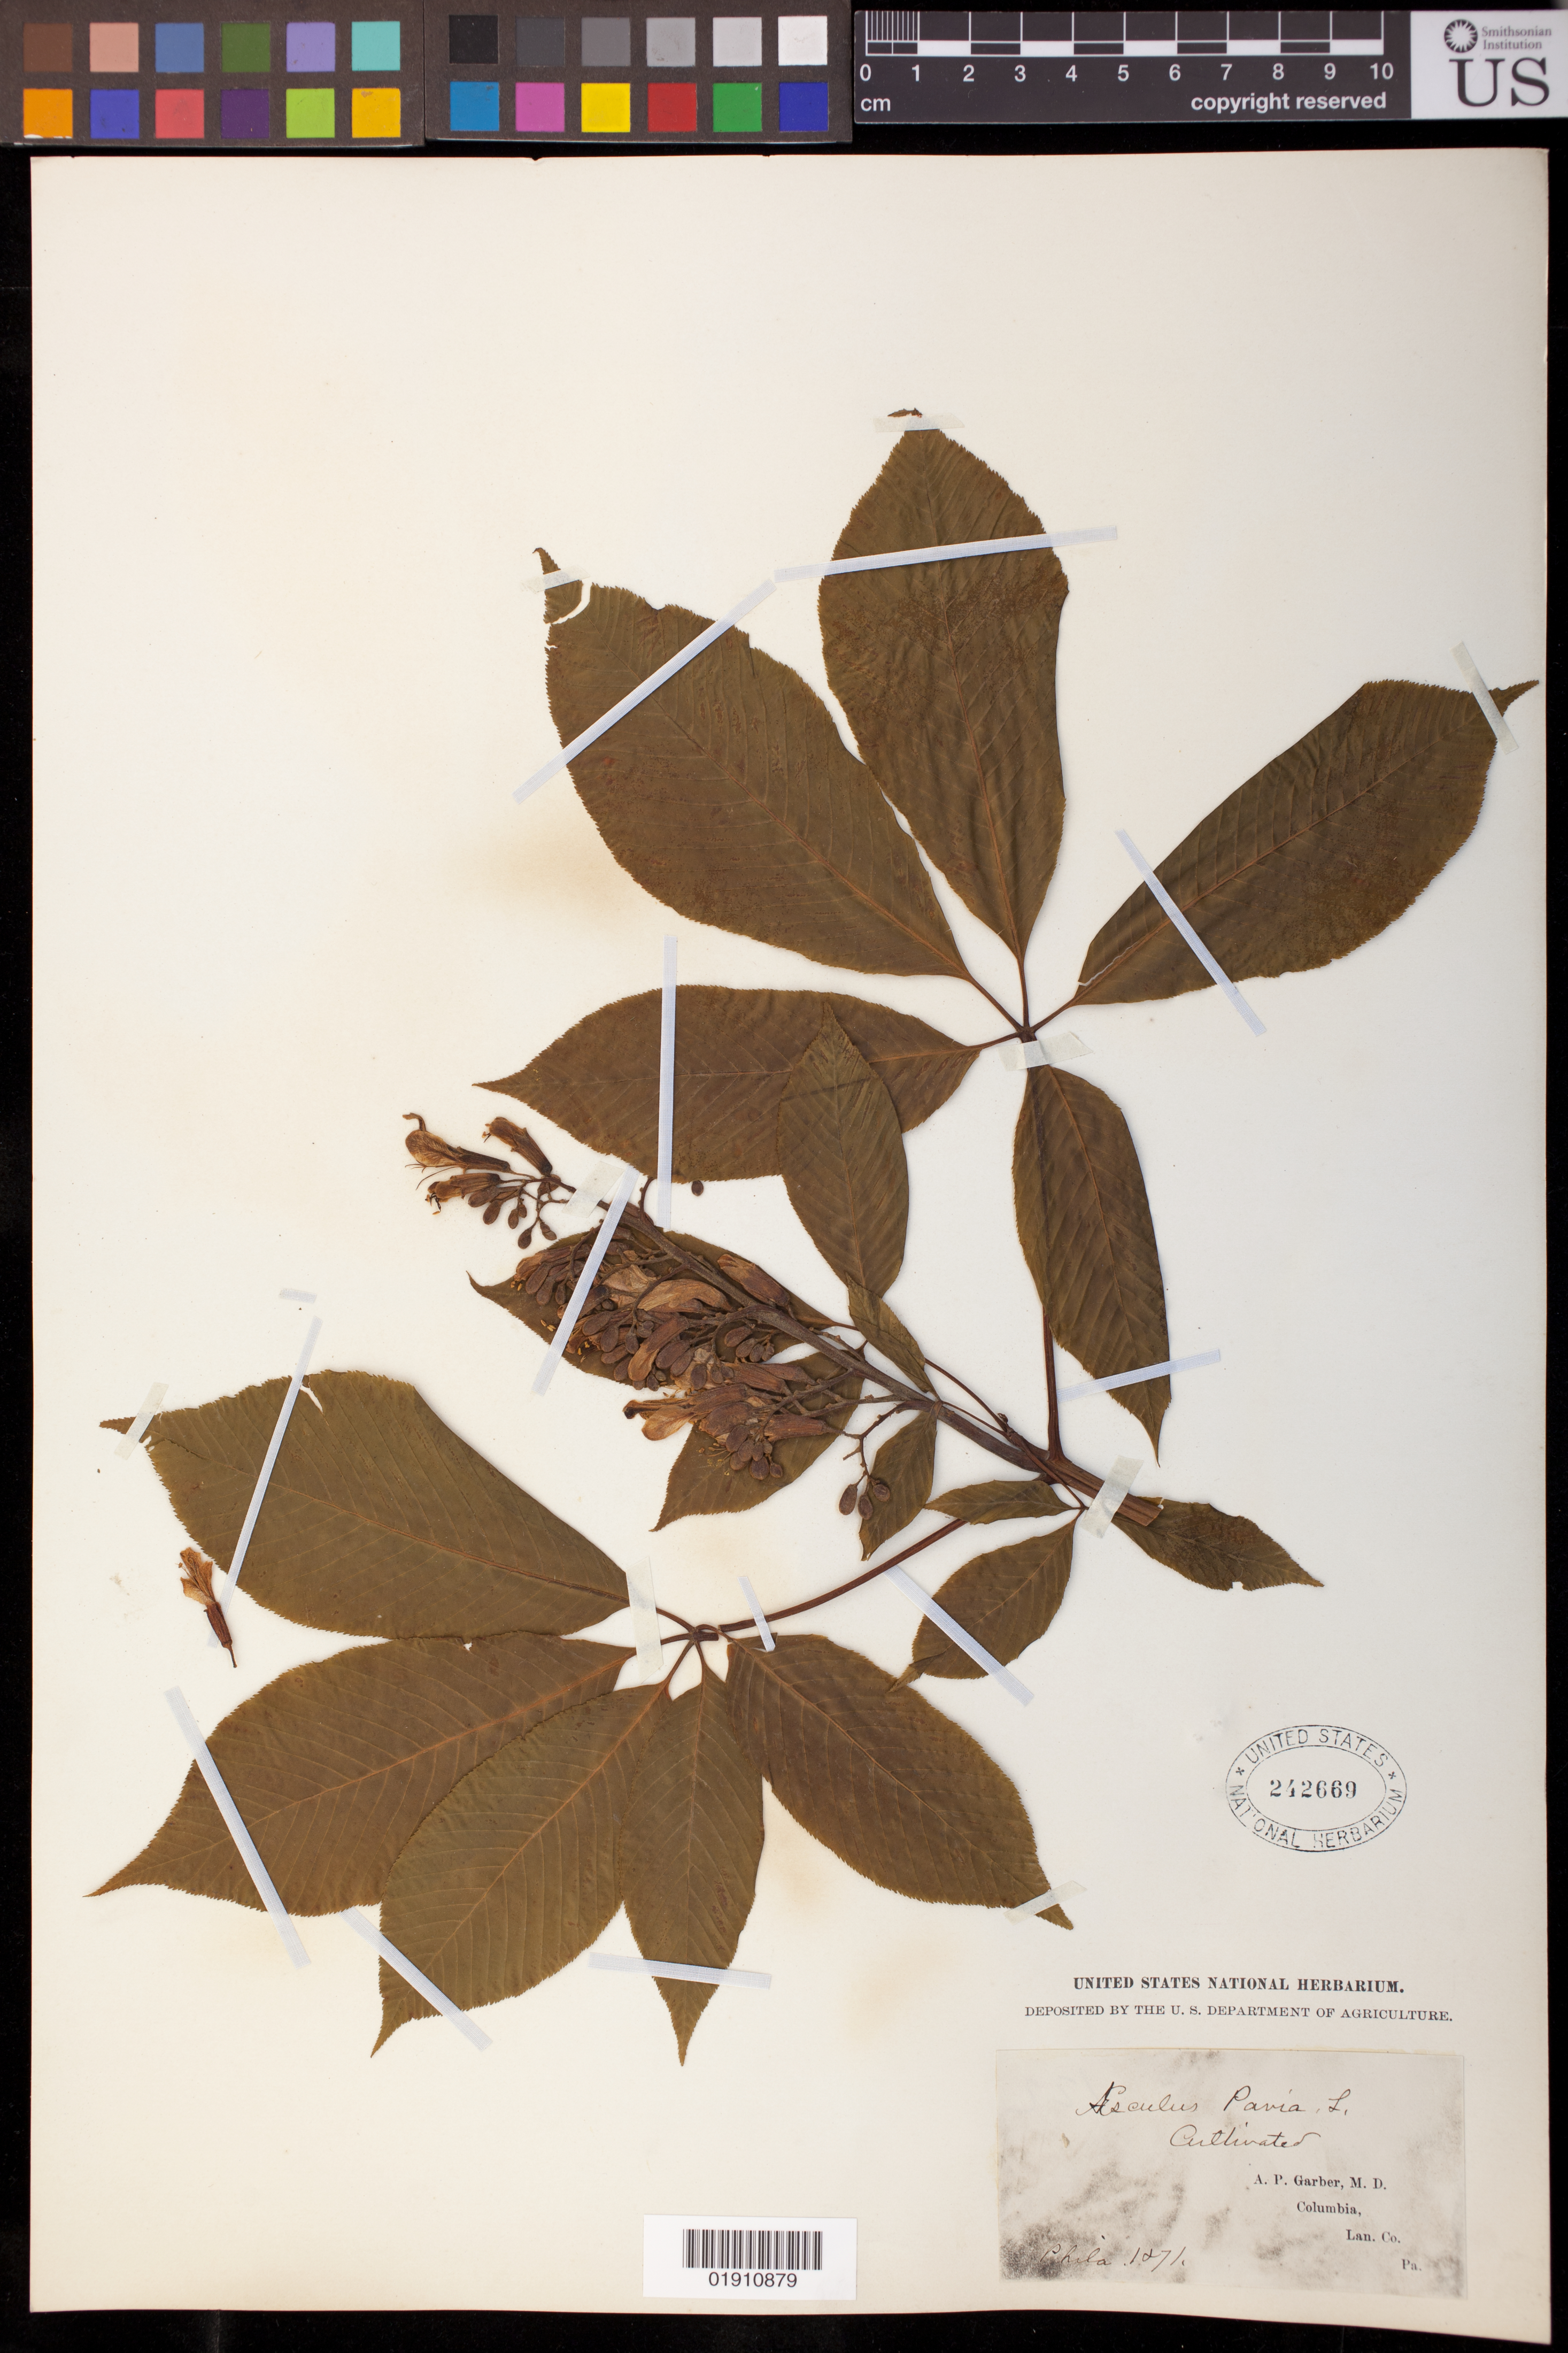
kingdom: Plantae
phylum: Tracheophyta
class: Magnoliopsida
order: Sapindales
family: Sapindaceae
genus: Aesculus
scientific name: Aesculus pavia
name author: L.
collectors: A. P. Garber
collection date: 1871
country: United States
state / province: Pennsylvania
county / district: Philadelphia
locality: Philadelphia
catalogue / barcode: US 242669